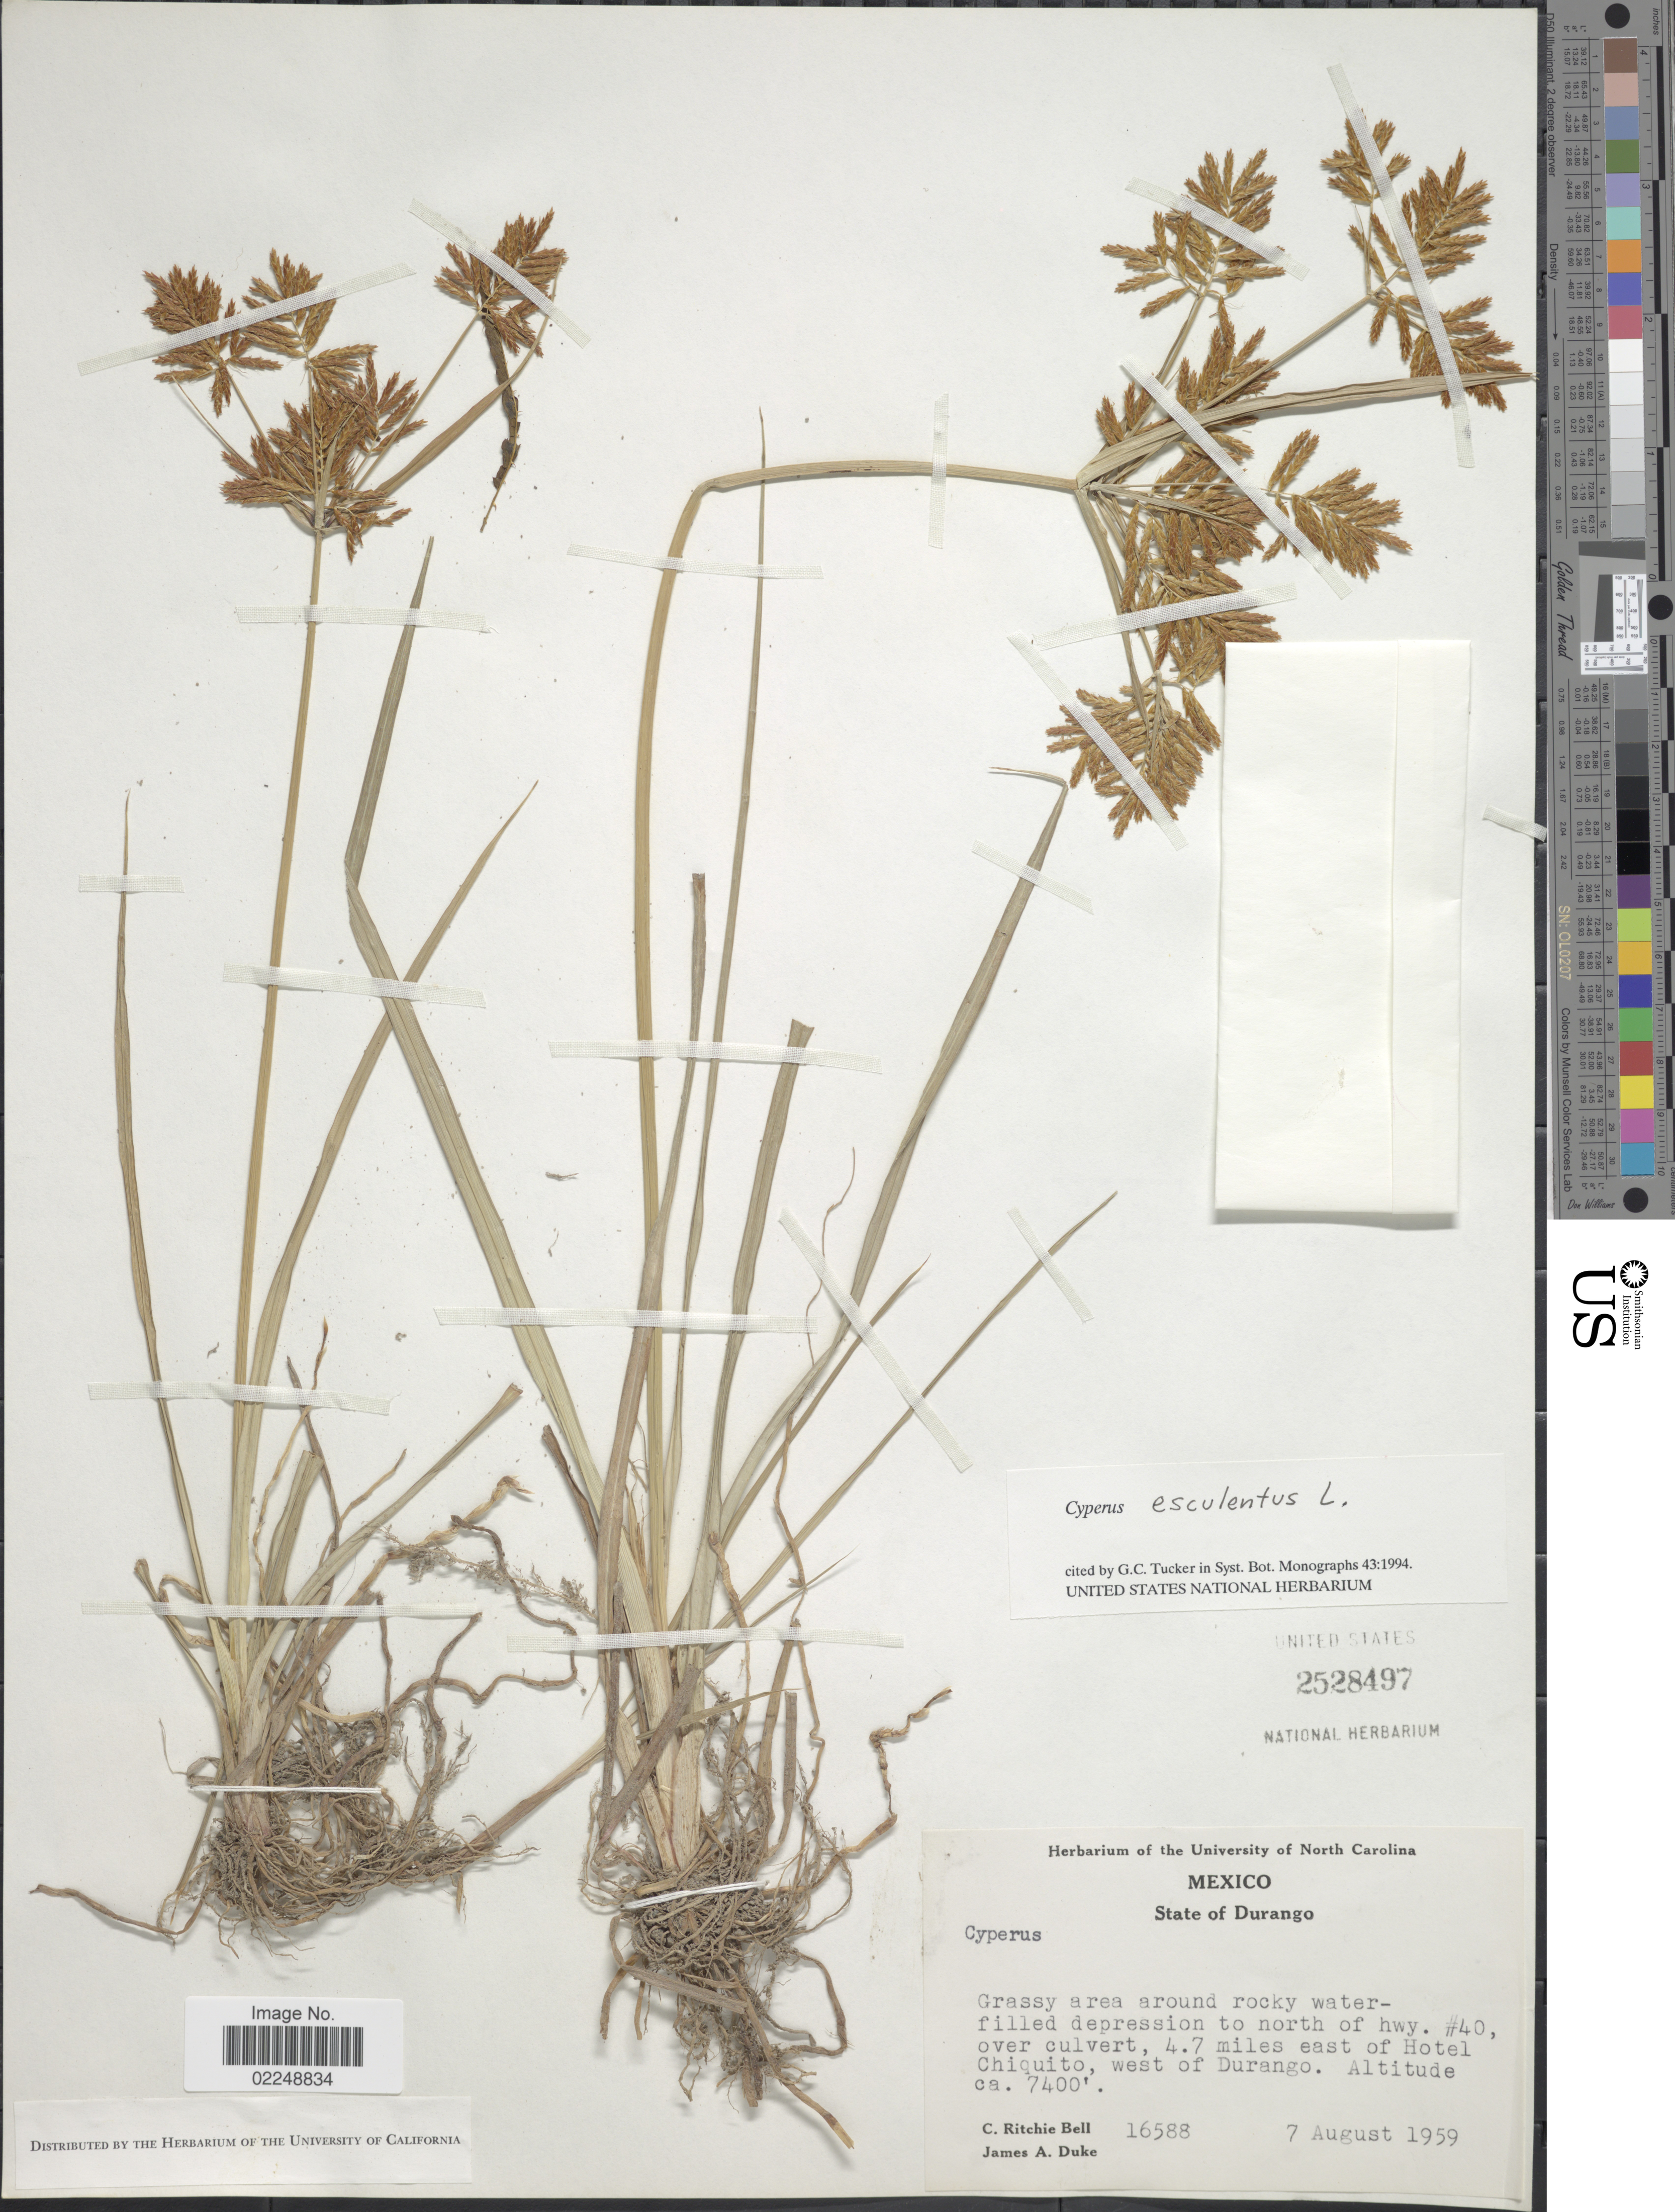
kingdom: Plantae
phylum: Tracheophyta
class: Liliopsida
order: Poales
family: Cyperaceae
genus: Cyperus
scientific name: Cyperus esculentus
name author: L.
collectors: C. R. Bell & J. A. Duke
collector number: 16588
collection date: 1959-08-07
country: Mexico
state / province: Durango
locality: North of hwy. #40, over culvert, 4.7 miles east of Hotel Chiquito, West of Durango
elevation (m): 2256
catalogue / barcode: US 2528497